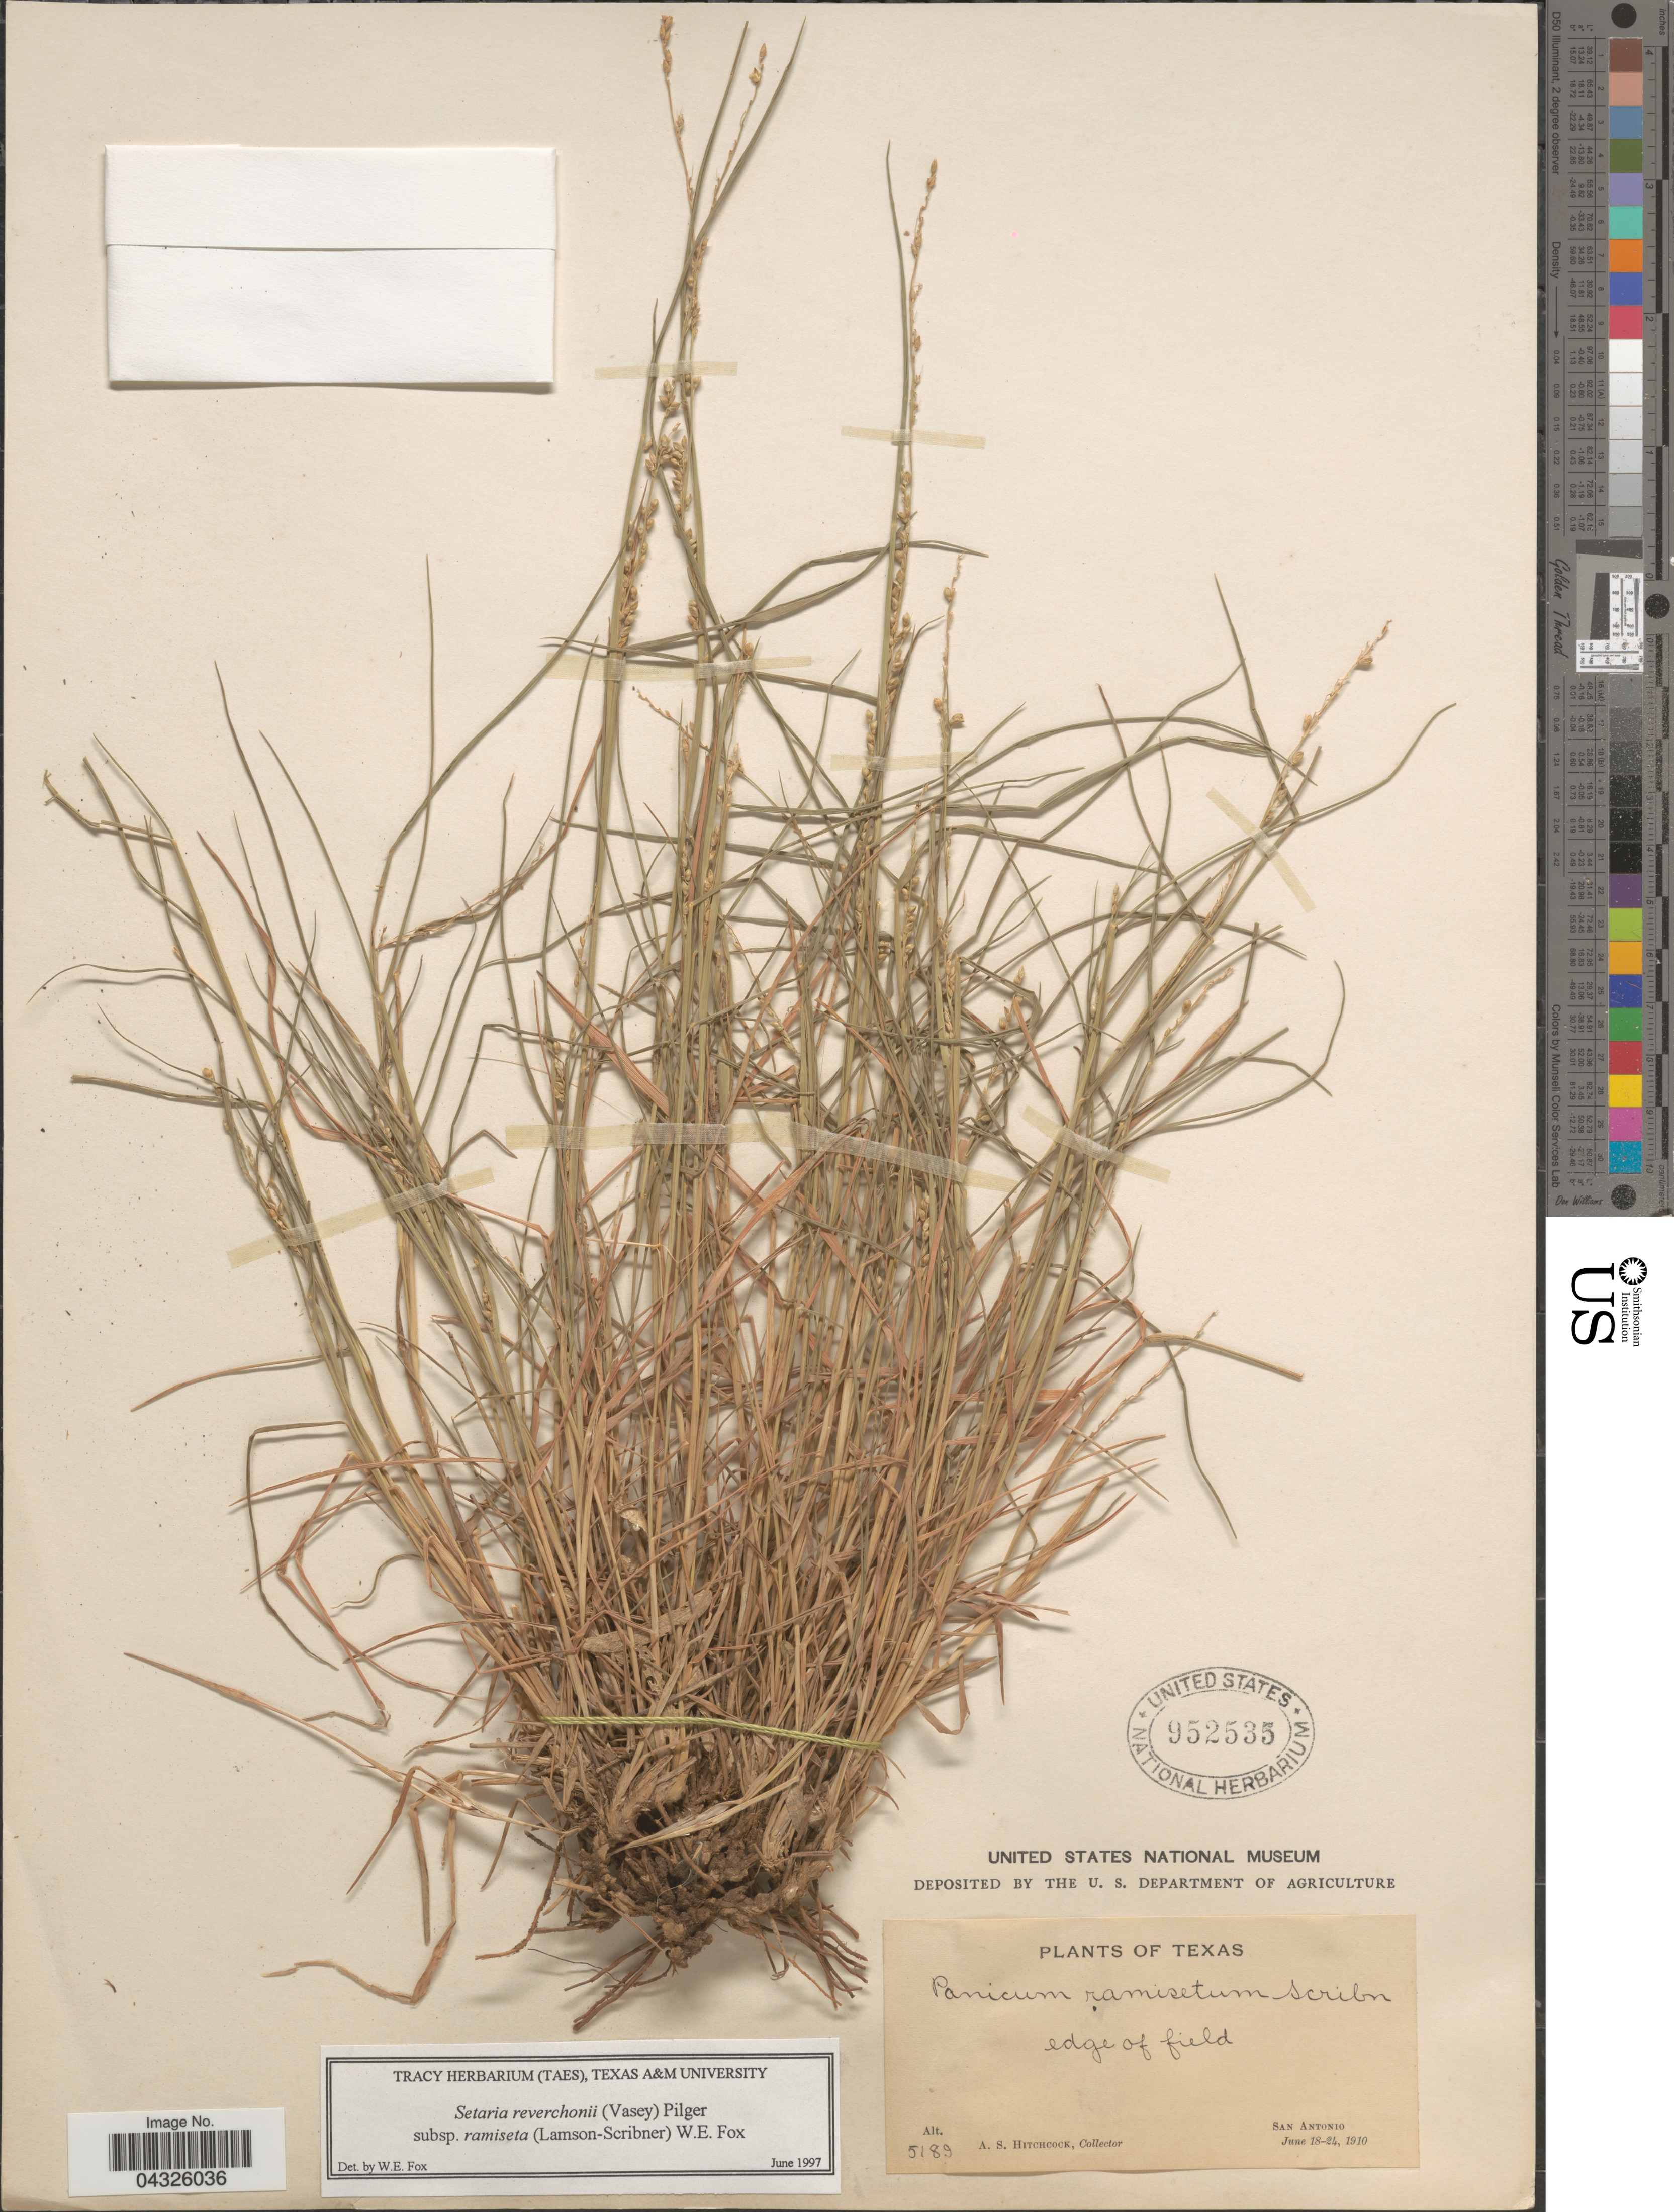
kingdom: Plantae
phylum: Tracheophyta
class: Liliopsida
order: Poales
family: Poaceae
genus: Setaria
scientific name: Setaria reverchonii subsp. reverchonii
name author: (Vasey) Pilg.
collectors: A. S. Hitchcock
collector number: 5189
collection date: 1910-06-18/1910-06-24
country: United States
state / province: Texas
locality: Edge of field. San Antonio.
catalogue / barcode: US 952535